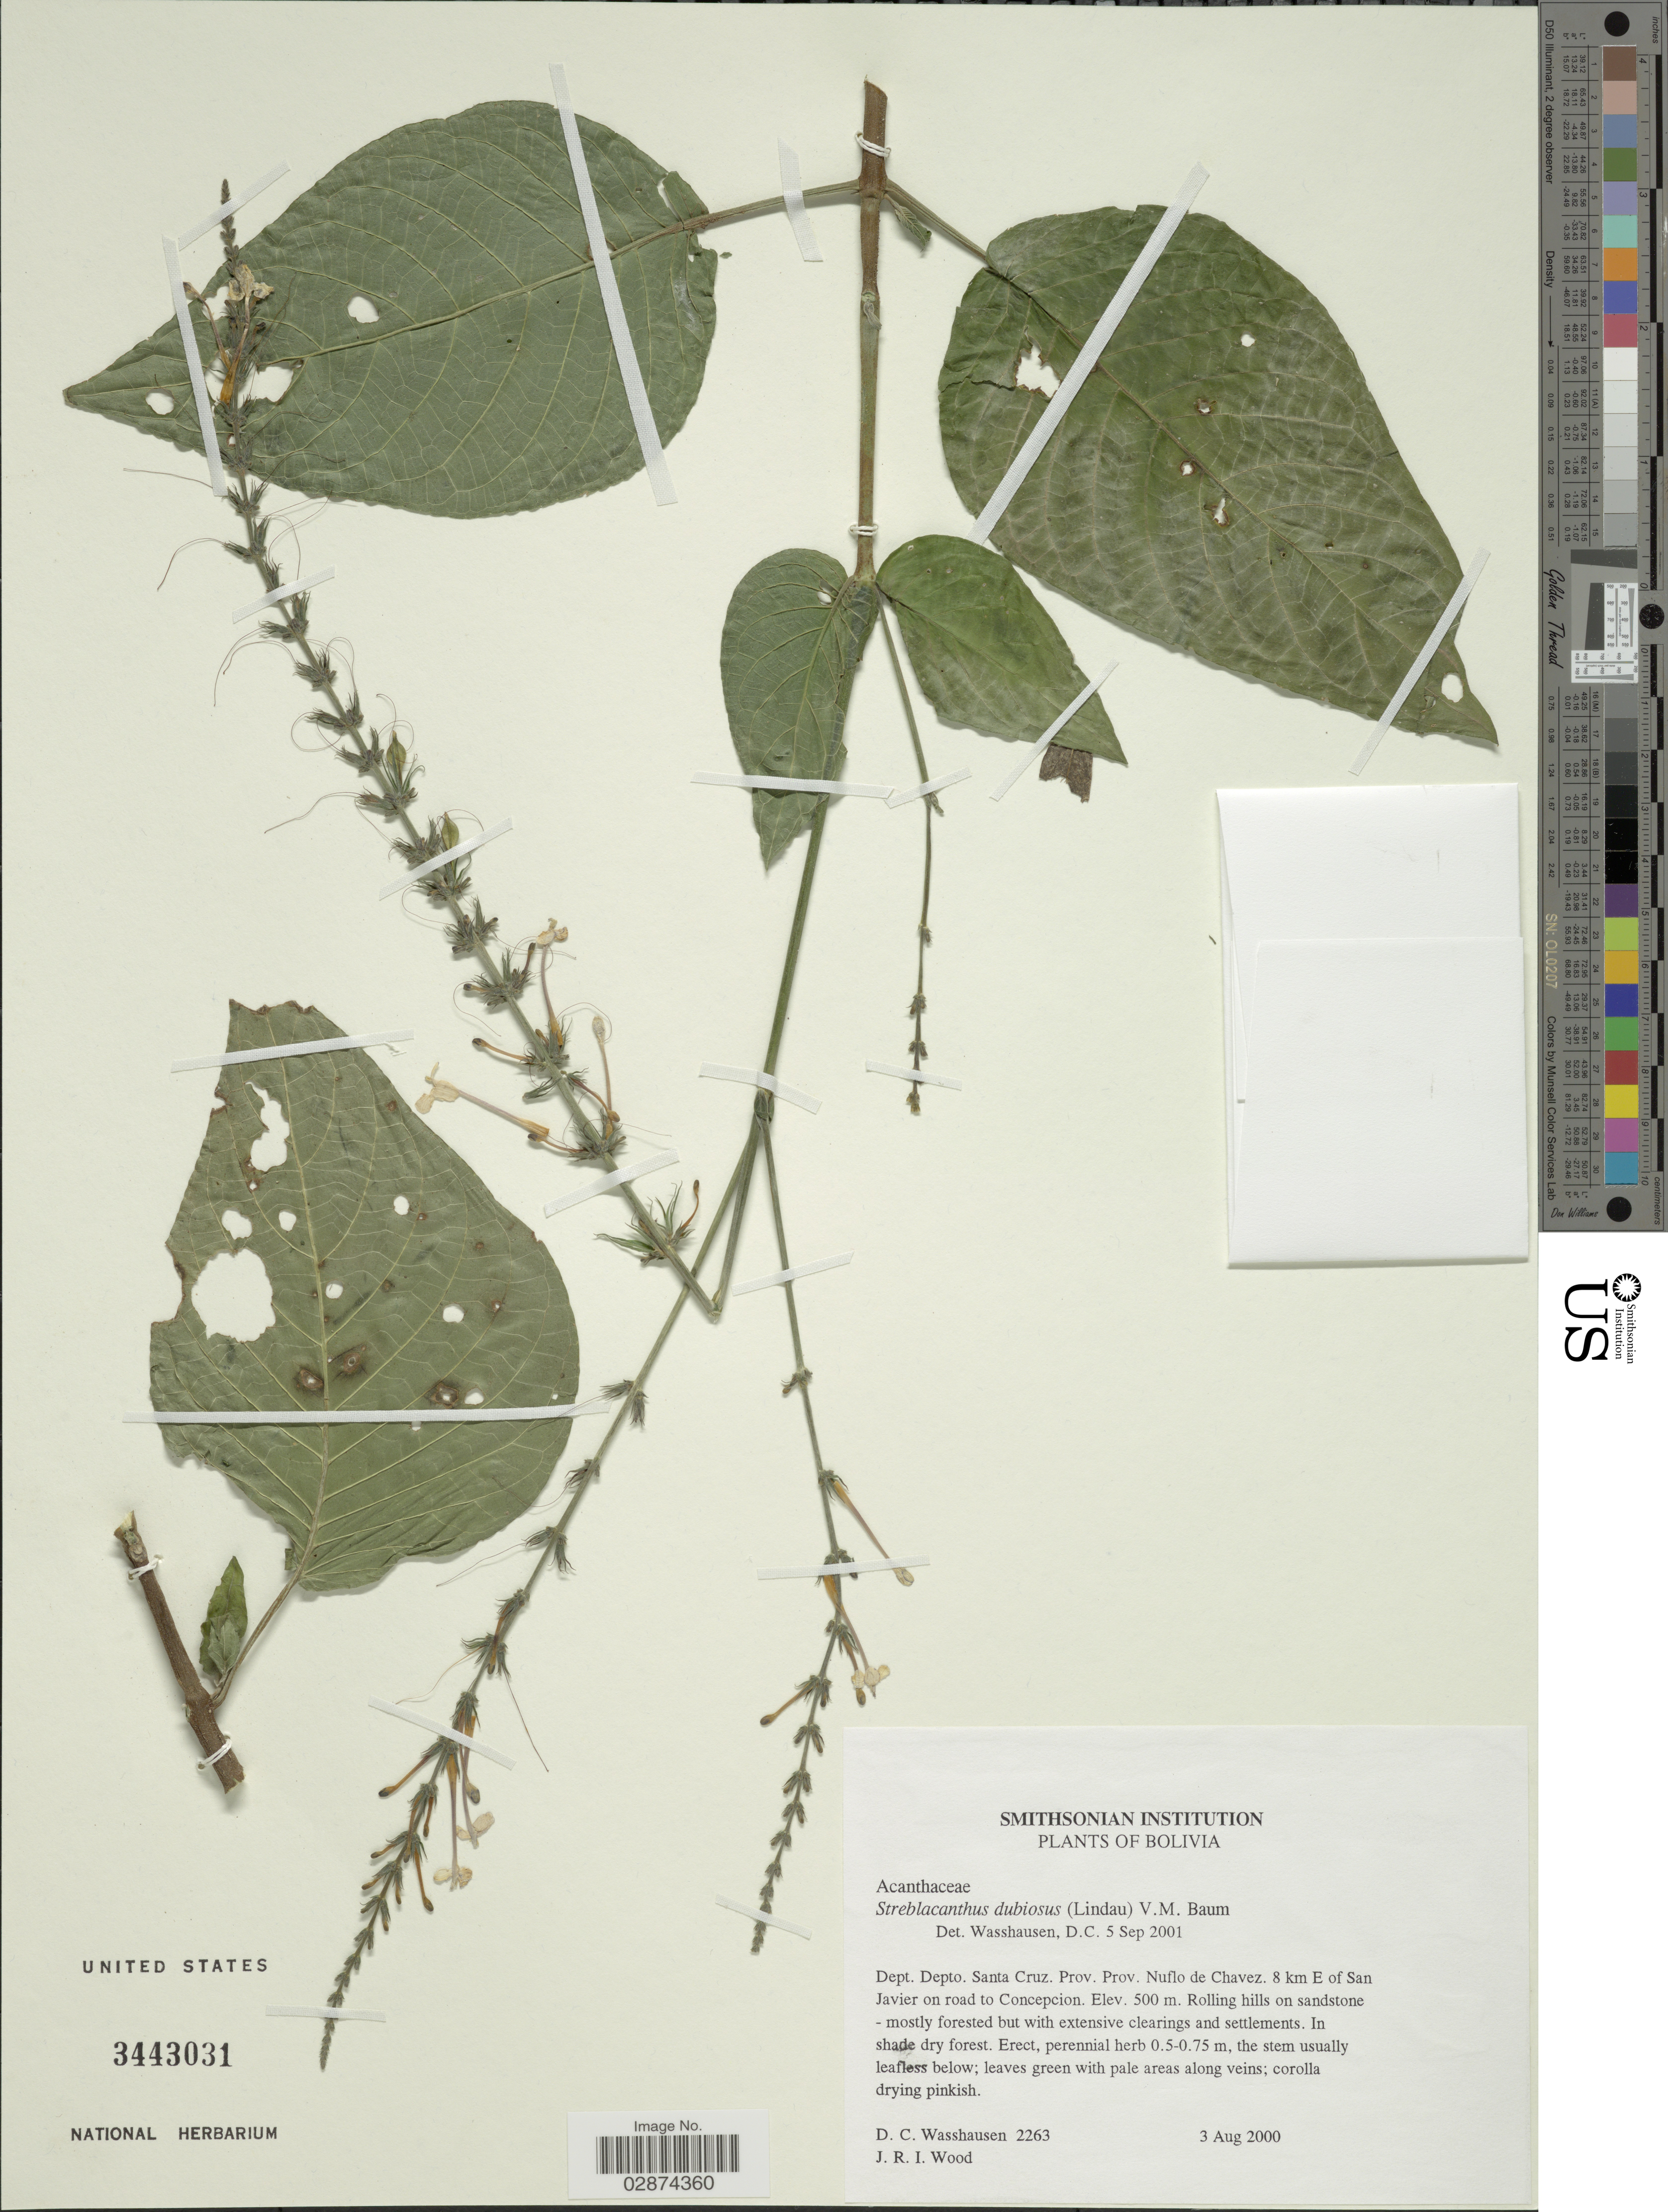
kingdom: Plantae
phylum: Tracheophyta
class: Magnoliopsida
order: Lamiales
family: Acanthaceae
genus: Streblacanthus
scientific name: Streblacanthus dubiosus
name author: (Lindau) V.M. Baum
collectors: D. C. Wasshausen & J. R. I. Wood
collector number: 2263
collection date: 2000-08-03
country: Bolivia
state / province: Santa Cruz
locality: Dept. Depto. Santa Cruz. Prov. Prov. Nuflo de Chavez. 8 km E of San Javier on road to Concepcion.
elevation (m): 500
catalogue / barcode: US 3443031